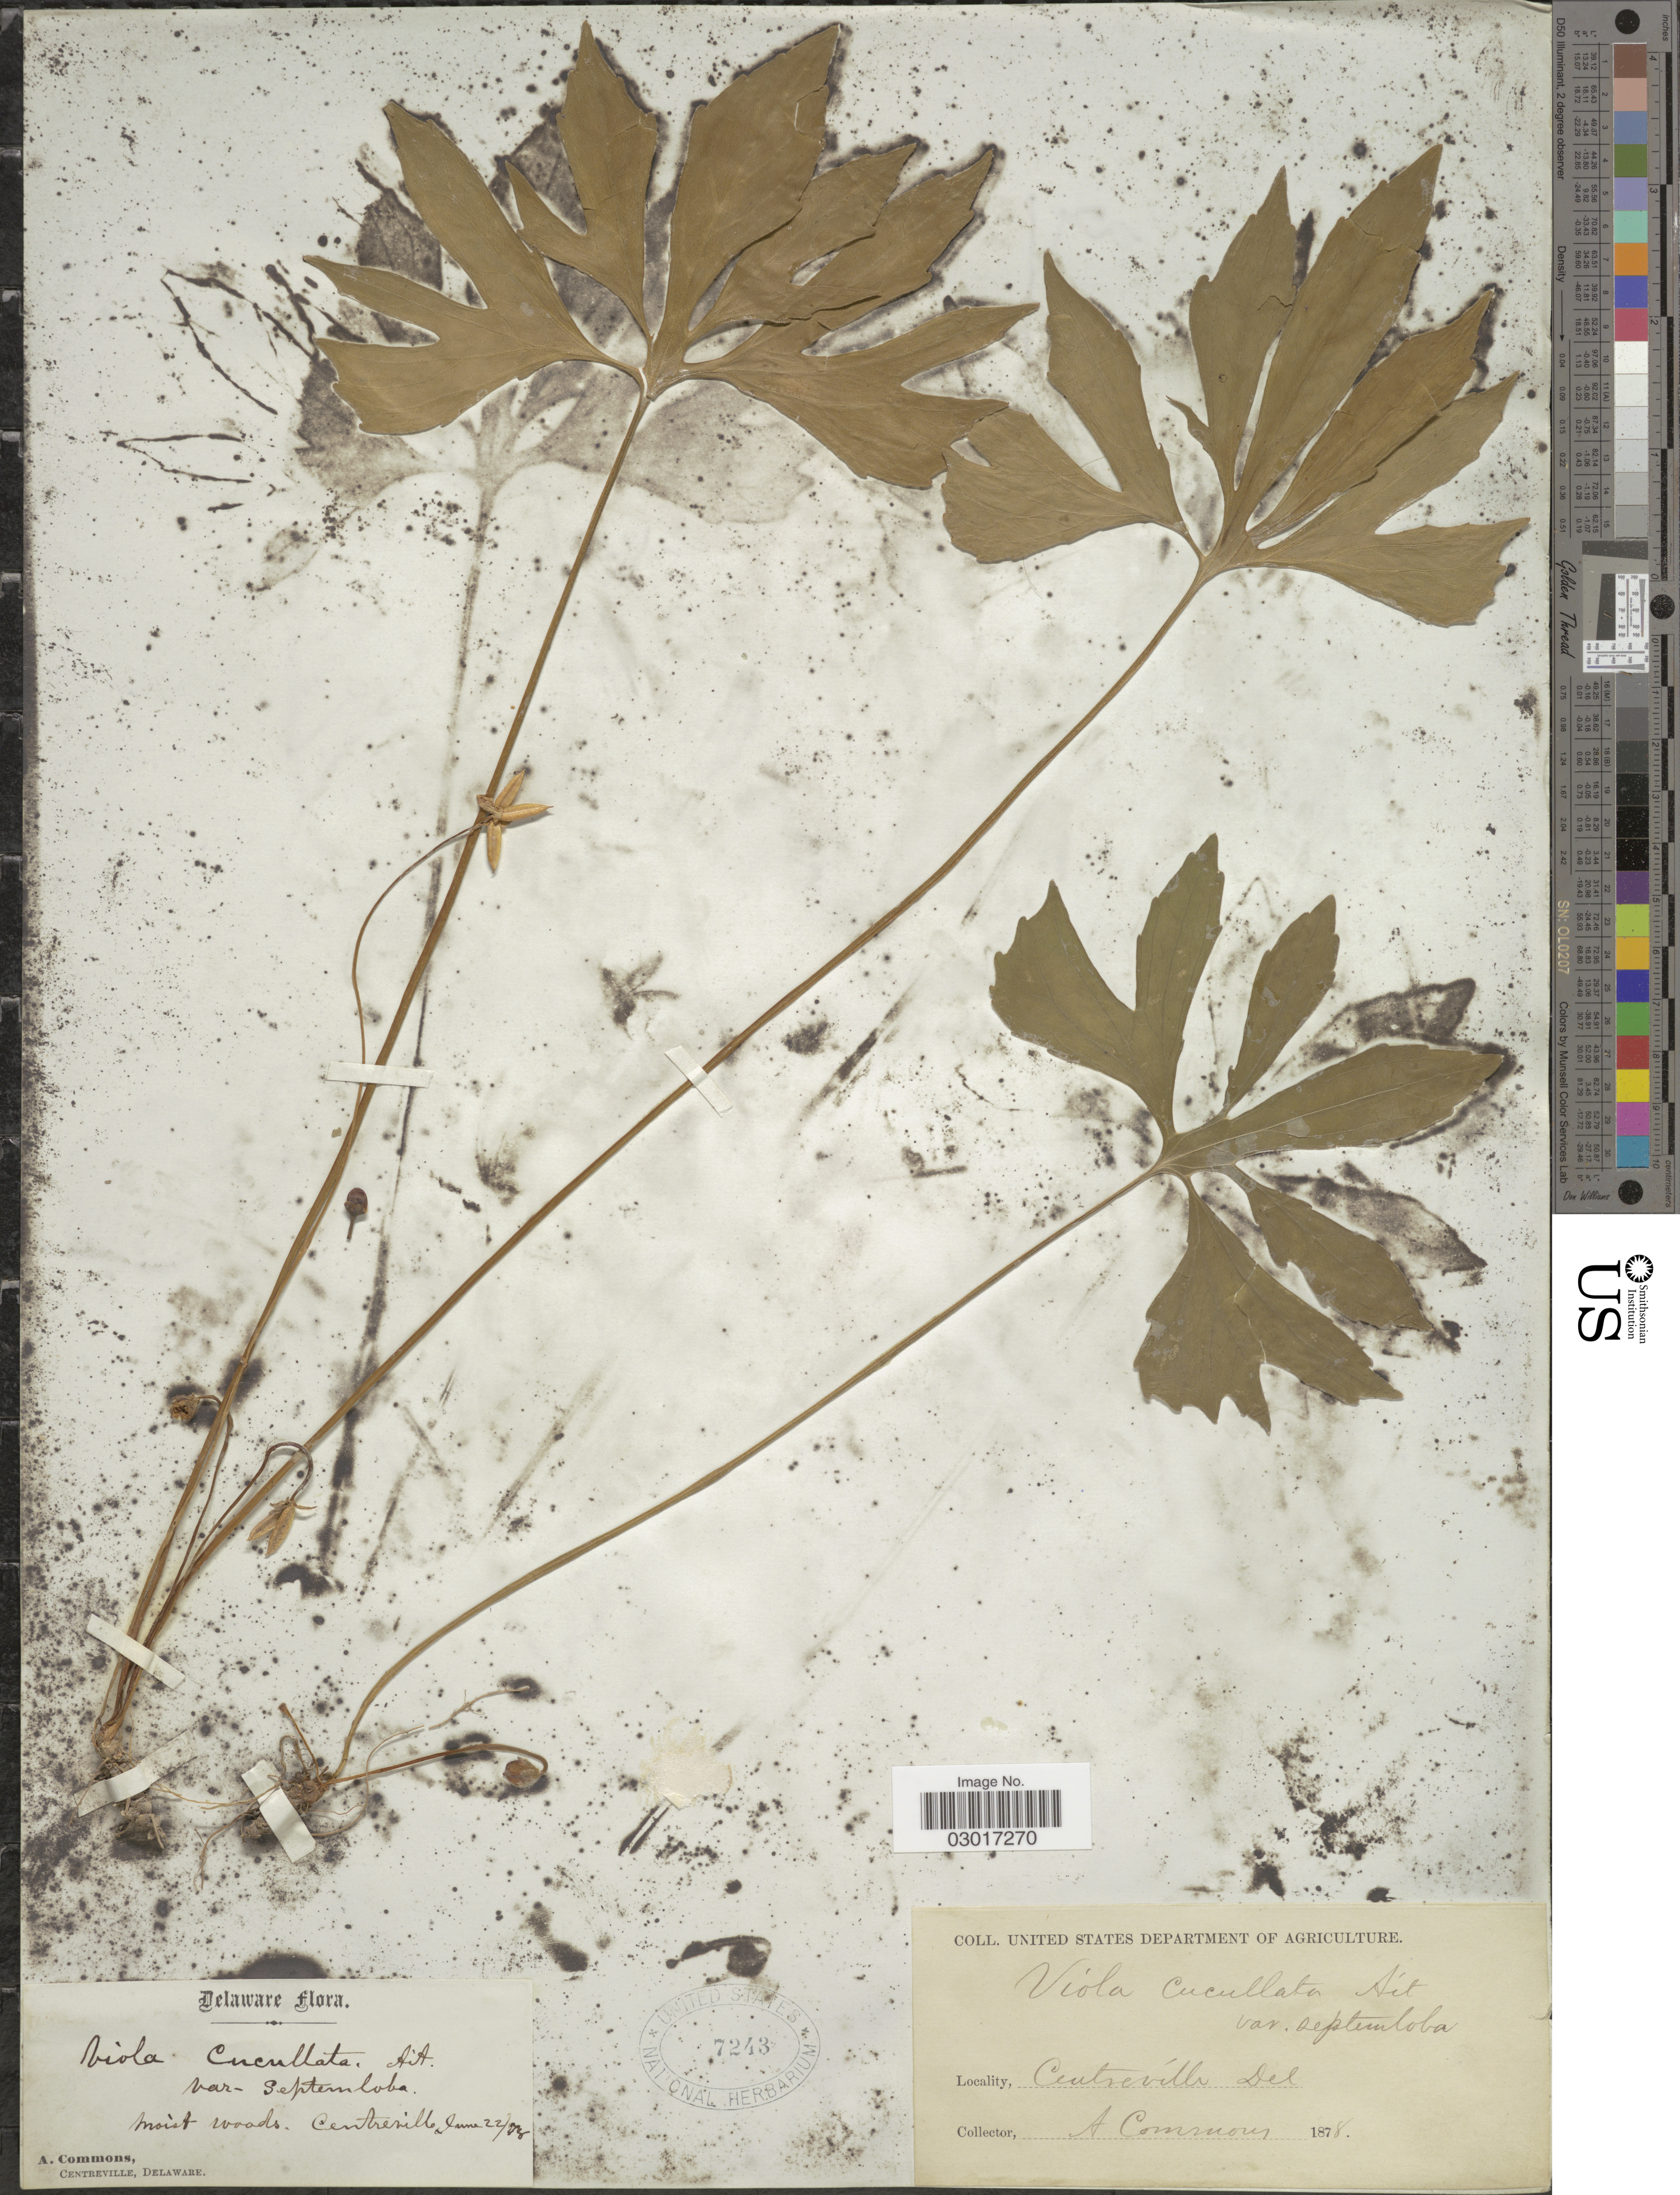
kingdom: Plantae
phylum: Tracheophyta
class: Magnoliopsida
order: Malpighiales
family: Violaceae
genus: Viola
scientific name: Viola stoneana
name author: House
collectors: A. Commons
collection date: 1878-06-22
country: United States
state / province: Delaware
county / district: New Castle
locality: Centreville Del.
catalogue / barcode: US 7243